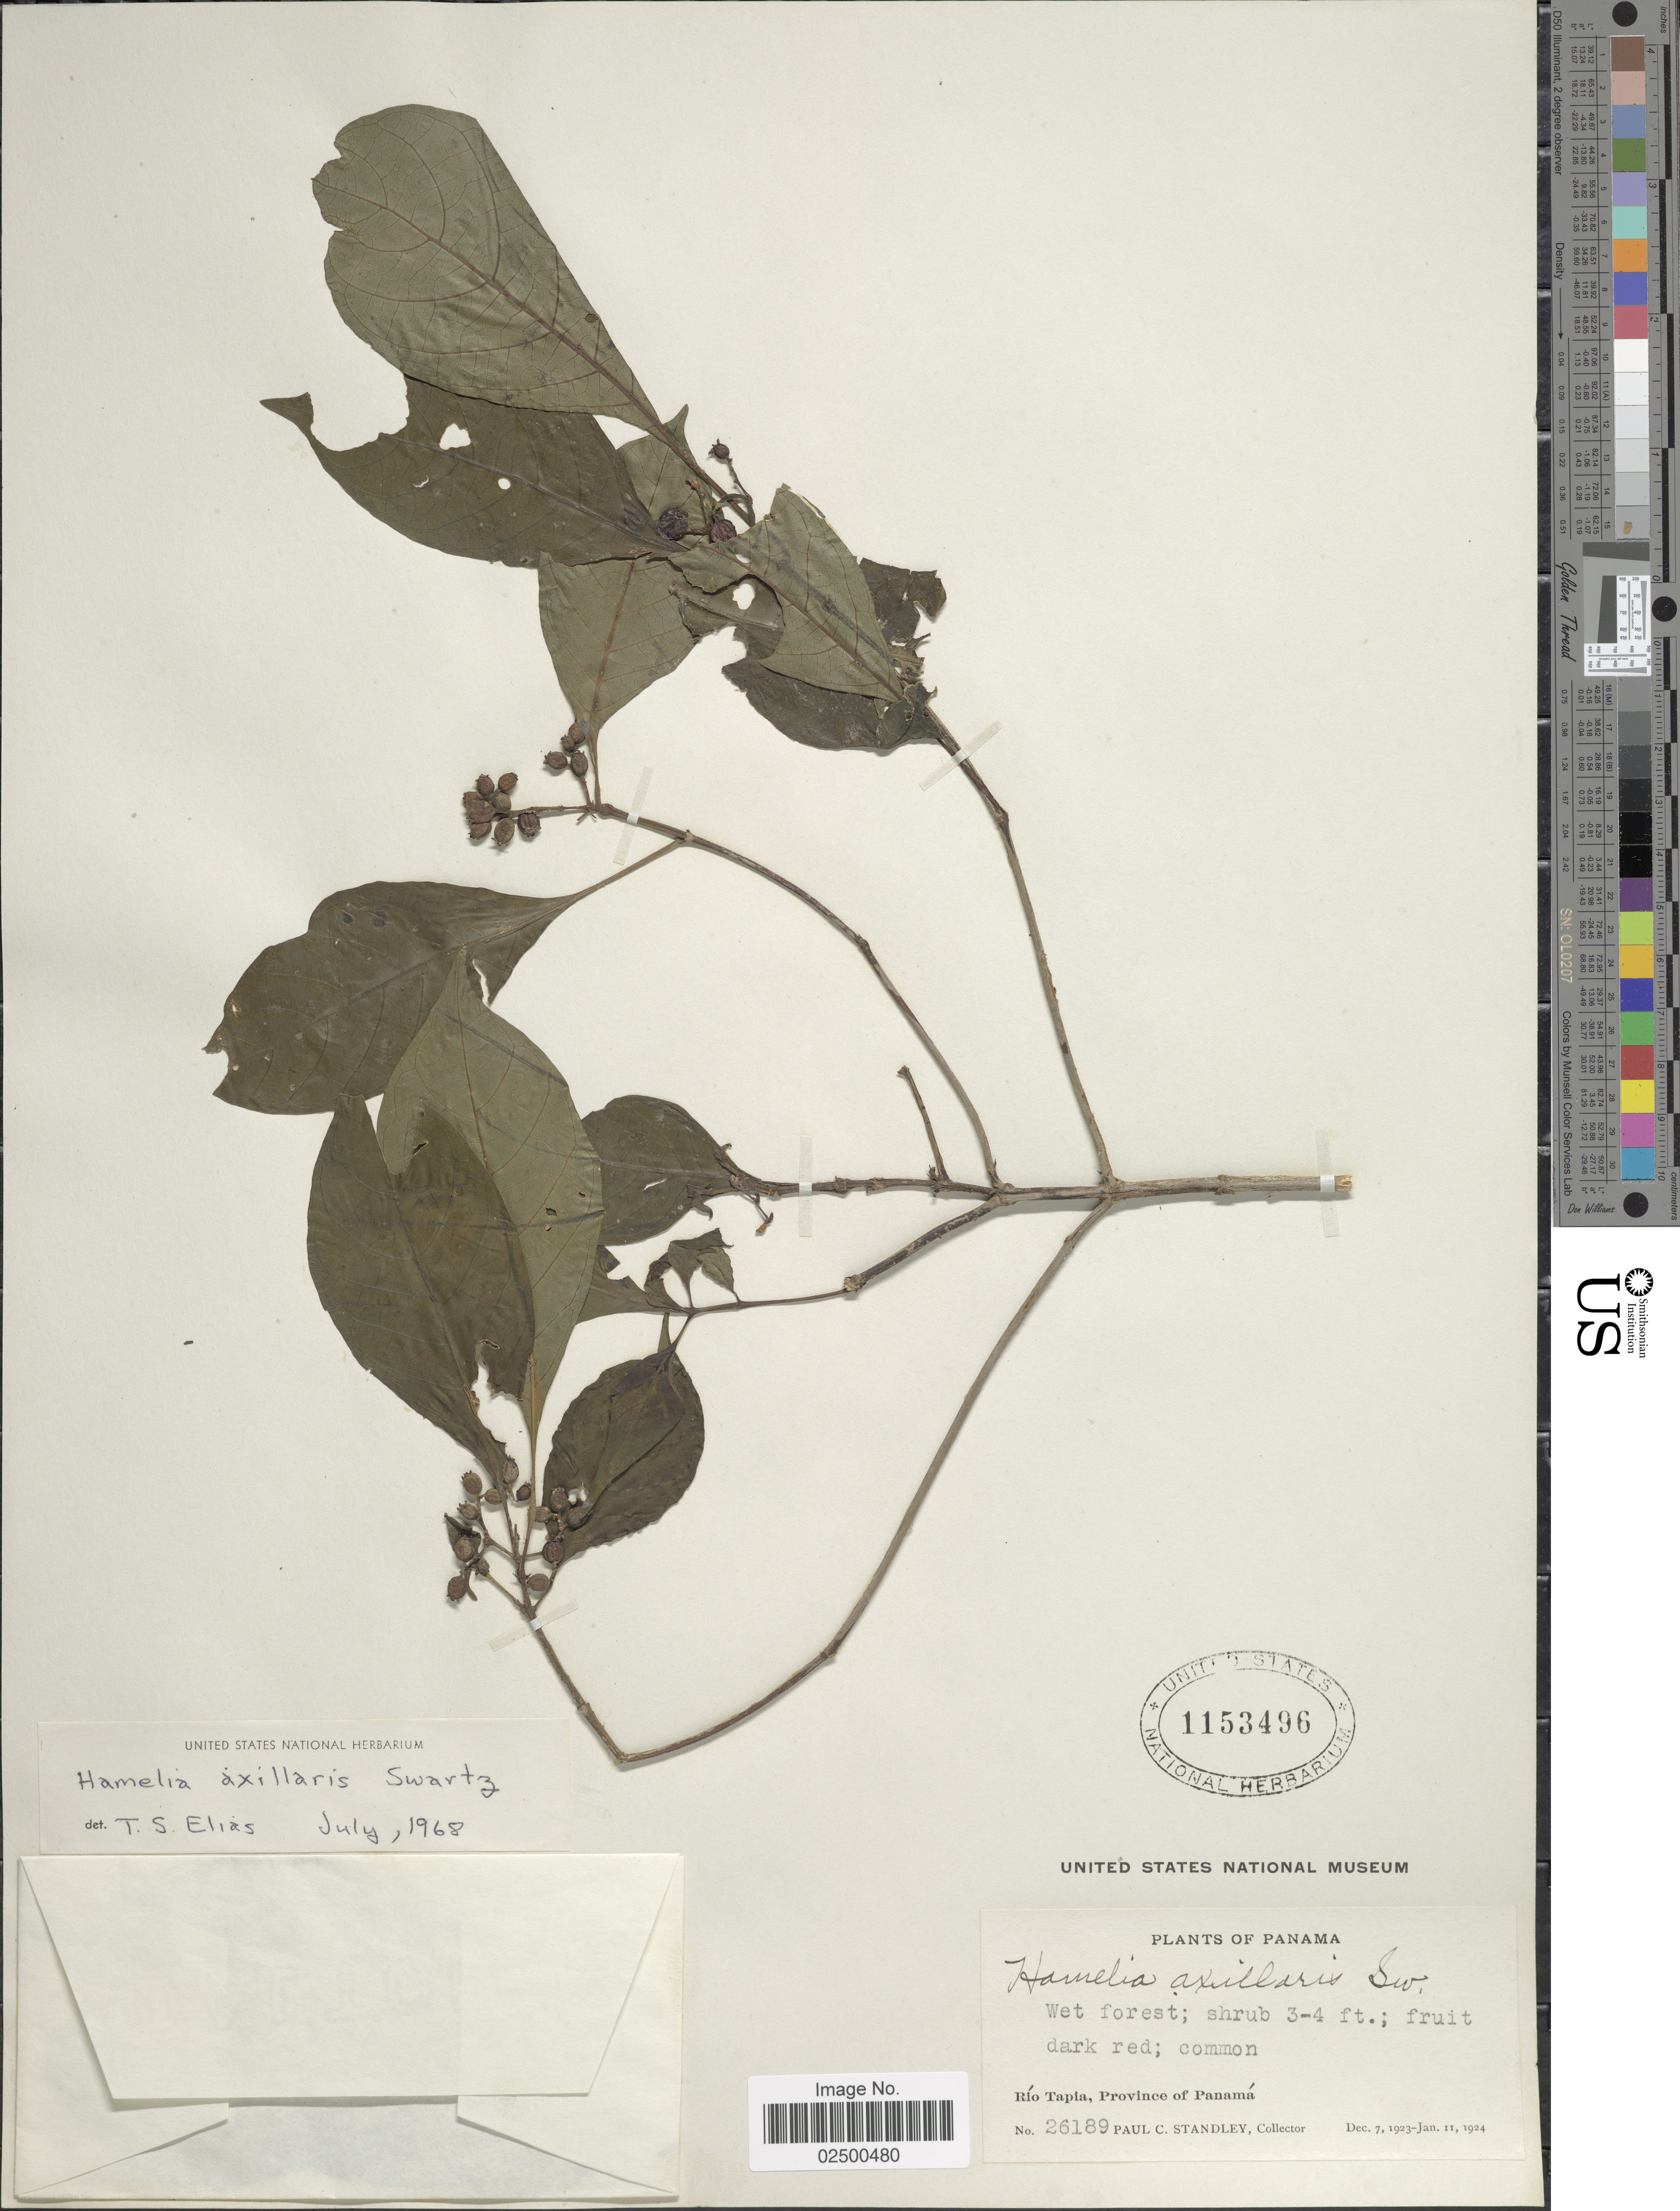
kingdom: Plantae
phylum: Tracheophyta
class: Magnoliopsida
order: Gentianales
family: Rubiaceae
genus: Hamelia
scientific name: Hamelia axillaris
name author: Sw.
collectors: P. C. Standley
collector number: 26189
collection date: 1923-12-07/1924-01-11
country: Panama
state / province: Panamá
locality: Rio Tapia, Province of Panama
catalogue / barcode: US 1153496